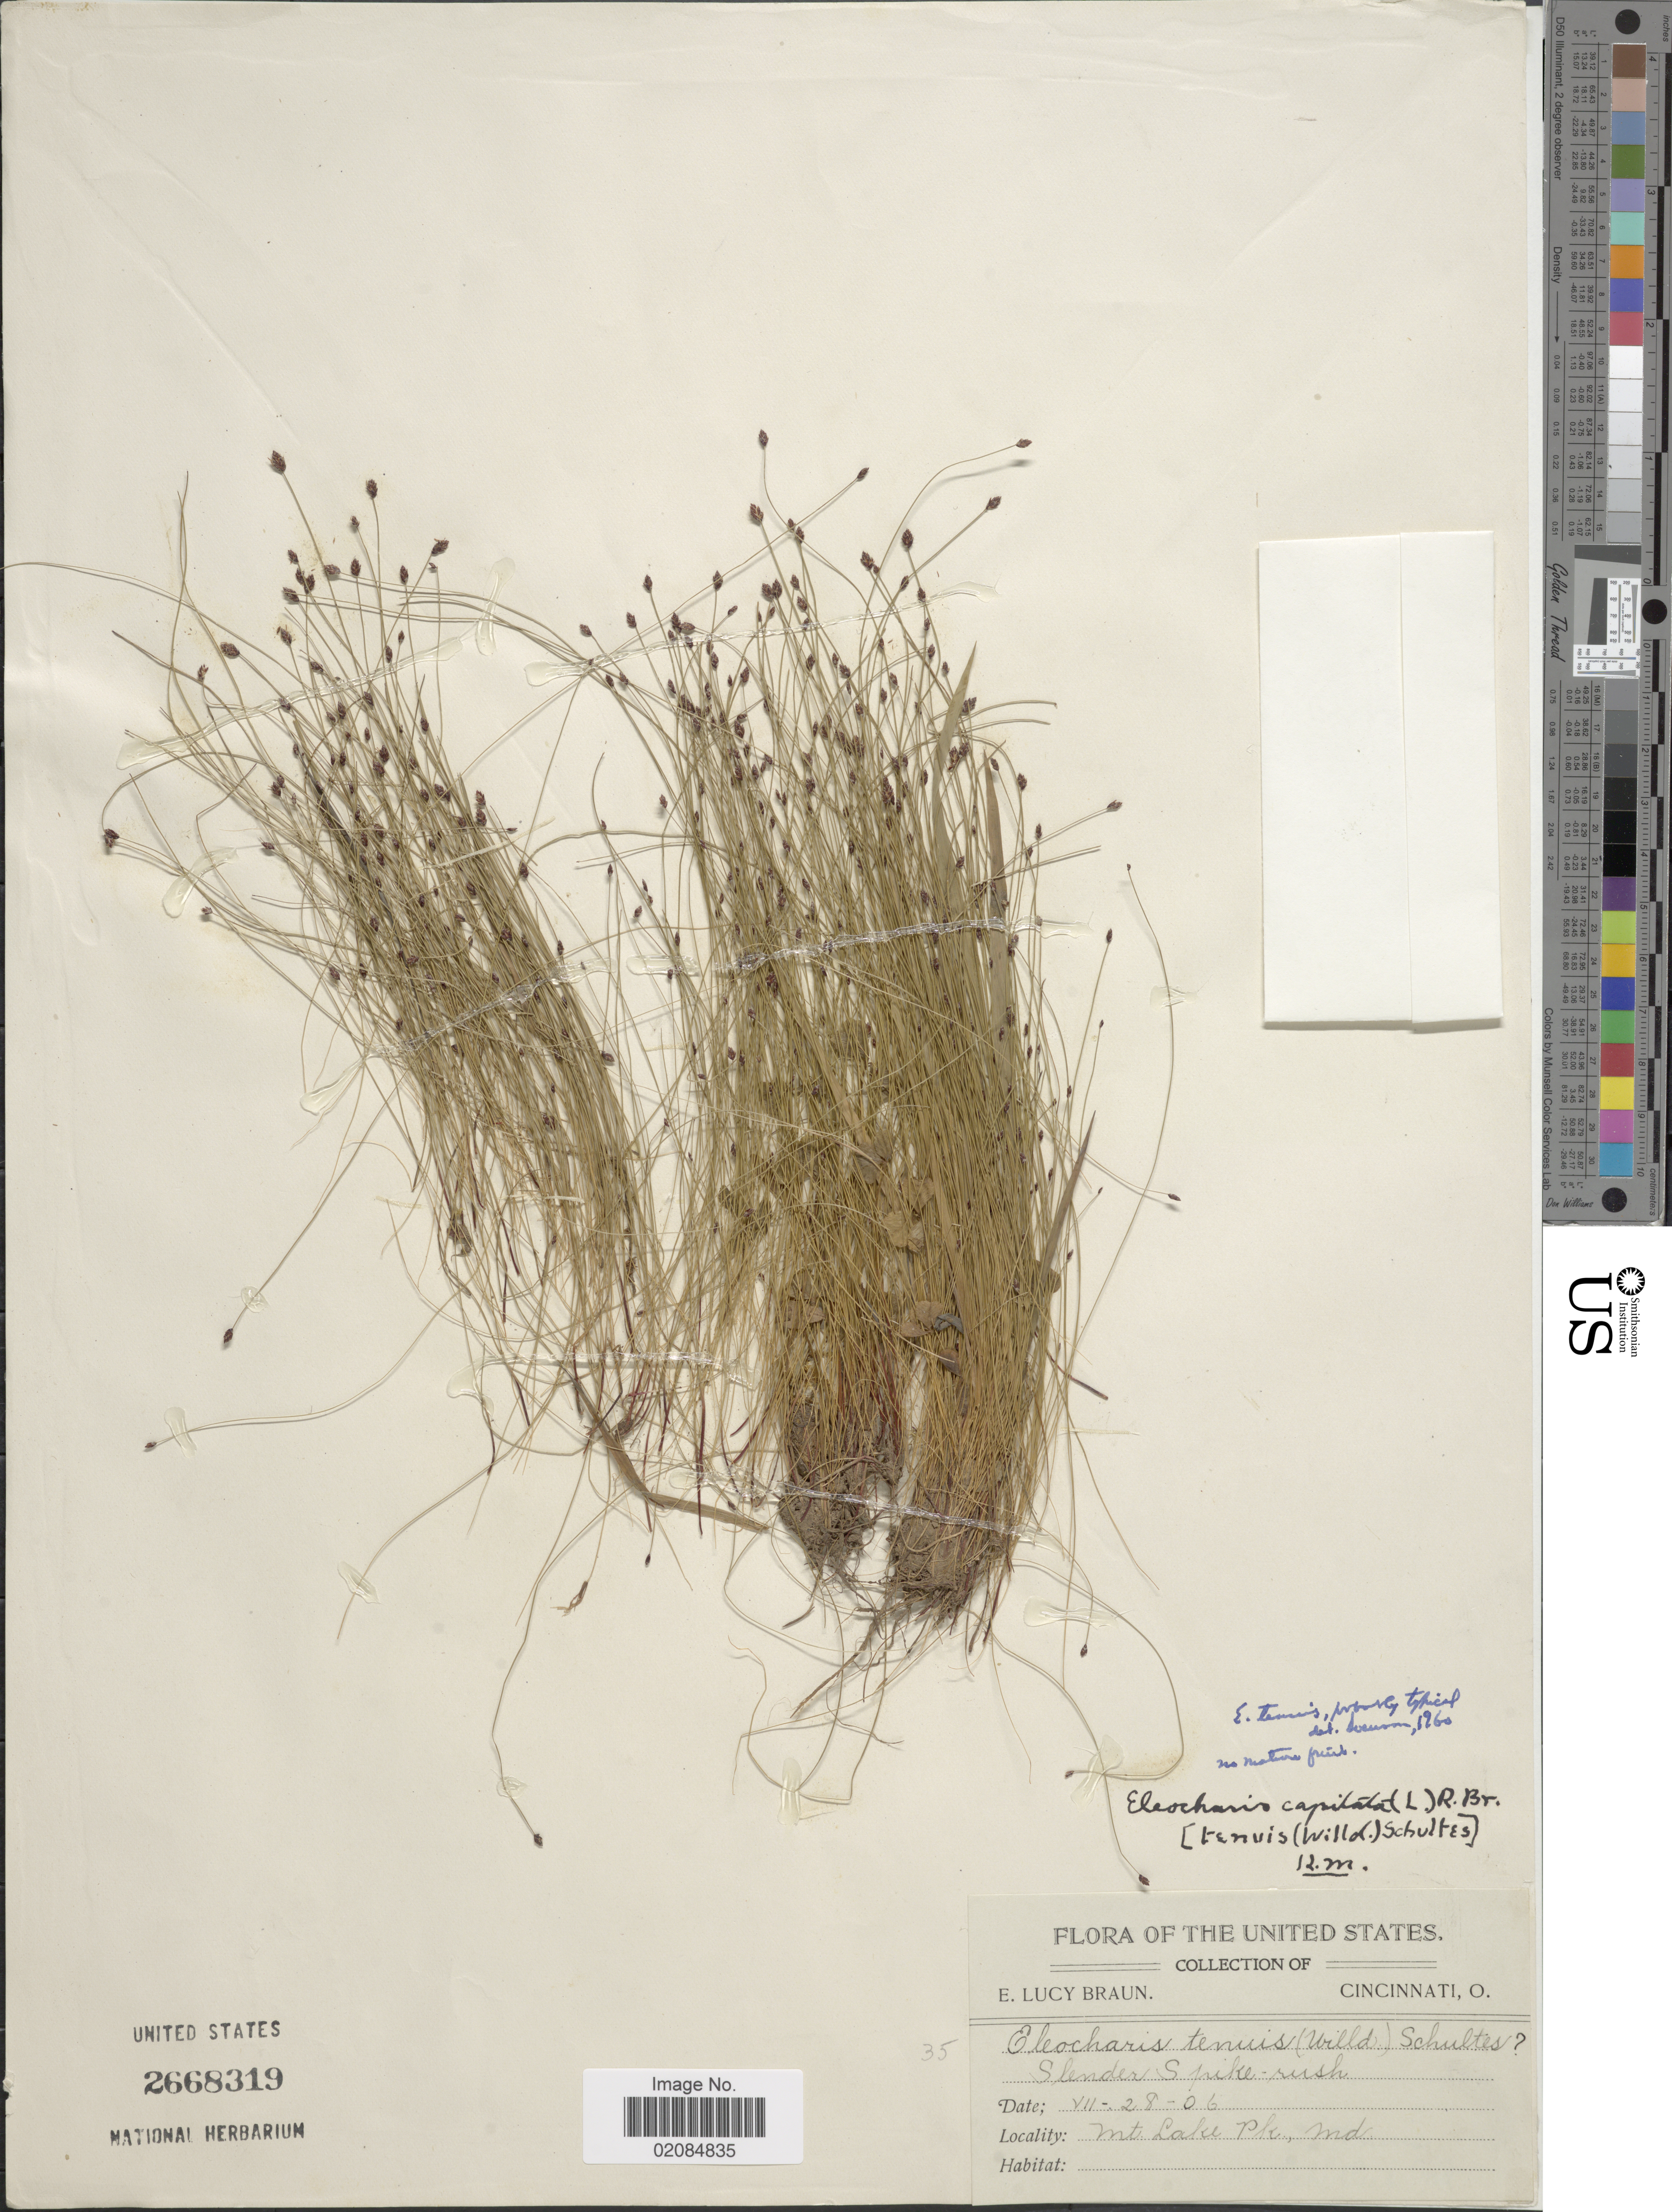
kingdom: Plantae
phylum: Tracheophyta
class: Liliopsida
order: Poales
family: Cyperaceae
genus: Eleocharis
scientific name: Eleocharis tenuis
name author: (Willd.) Schult.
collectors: E. L. Braun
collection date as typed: Transcribed d/m/y: 28/7/6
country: United States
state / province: Maryland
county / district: Garrett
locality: Mt. Lake, Md.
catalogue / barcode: US 2668319